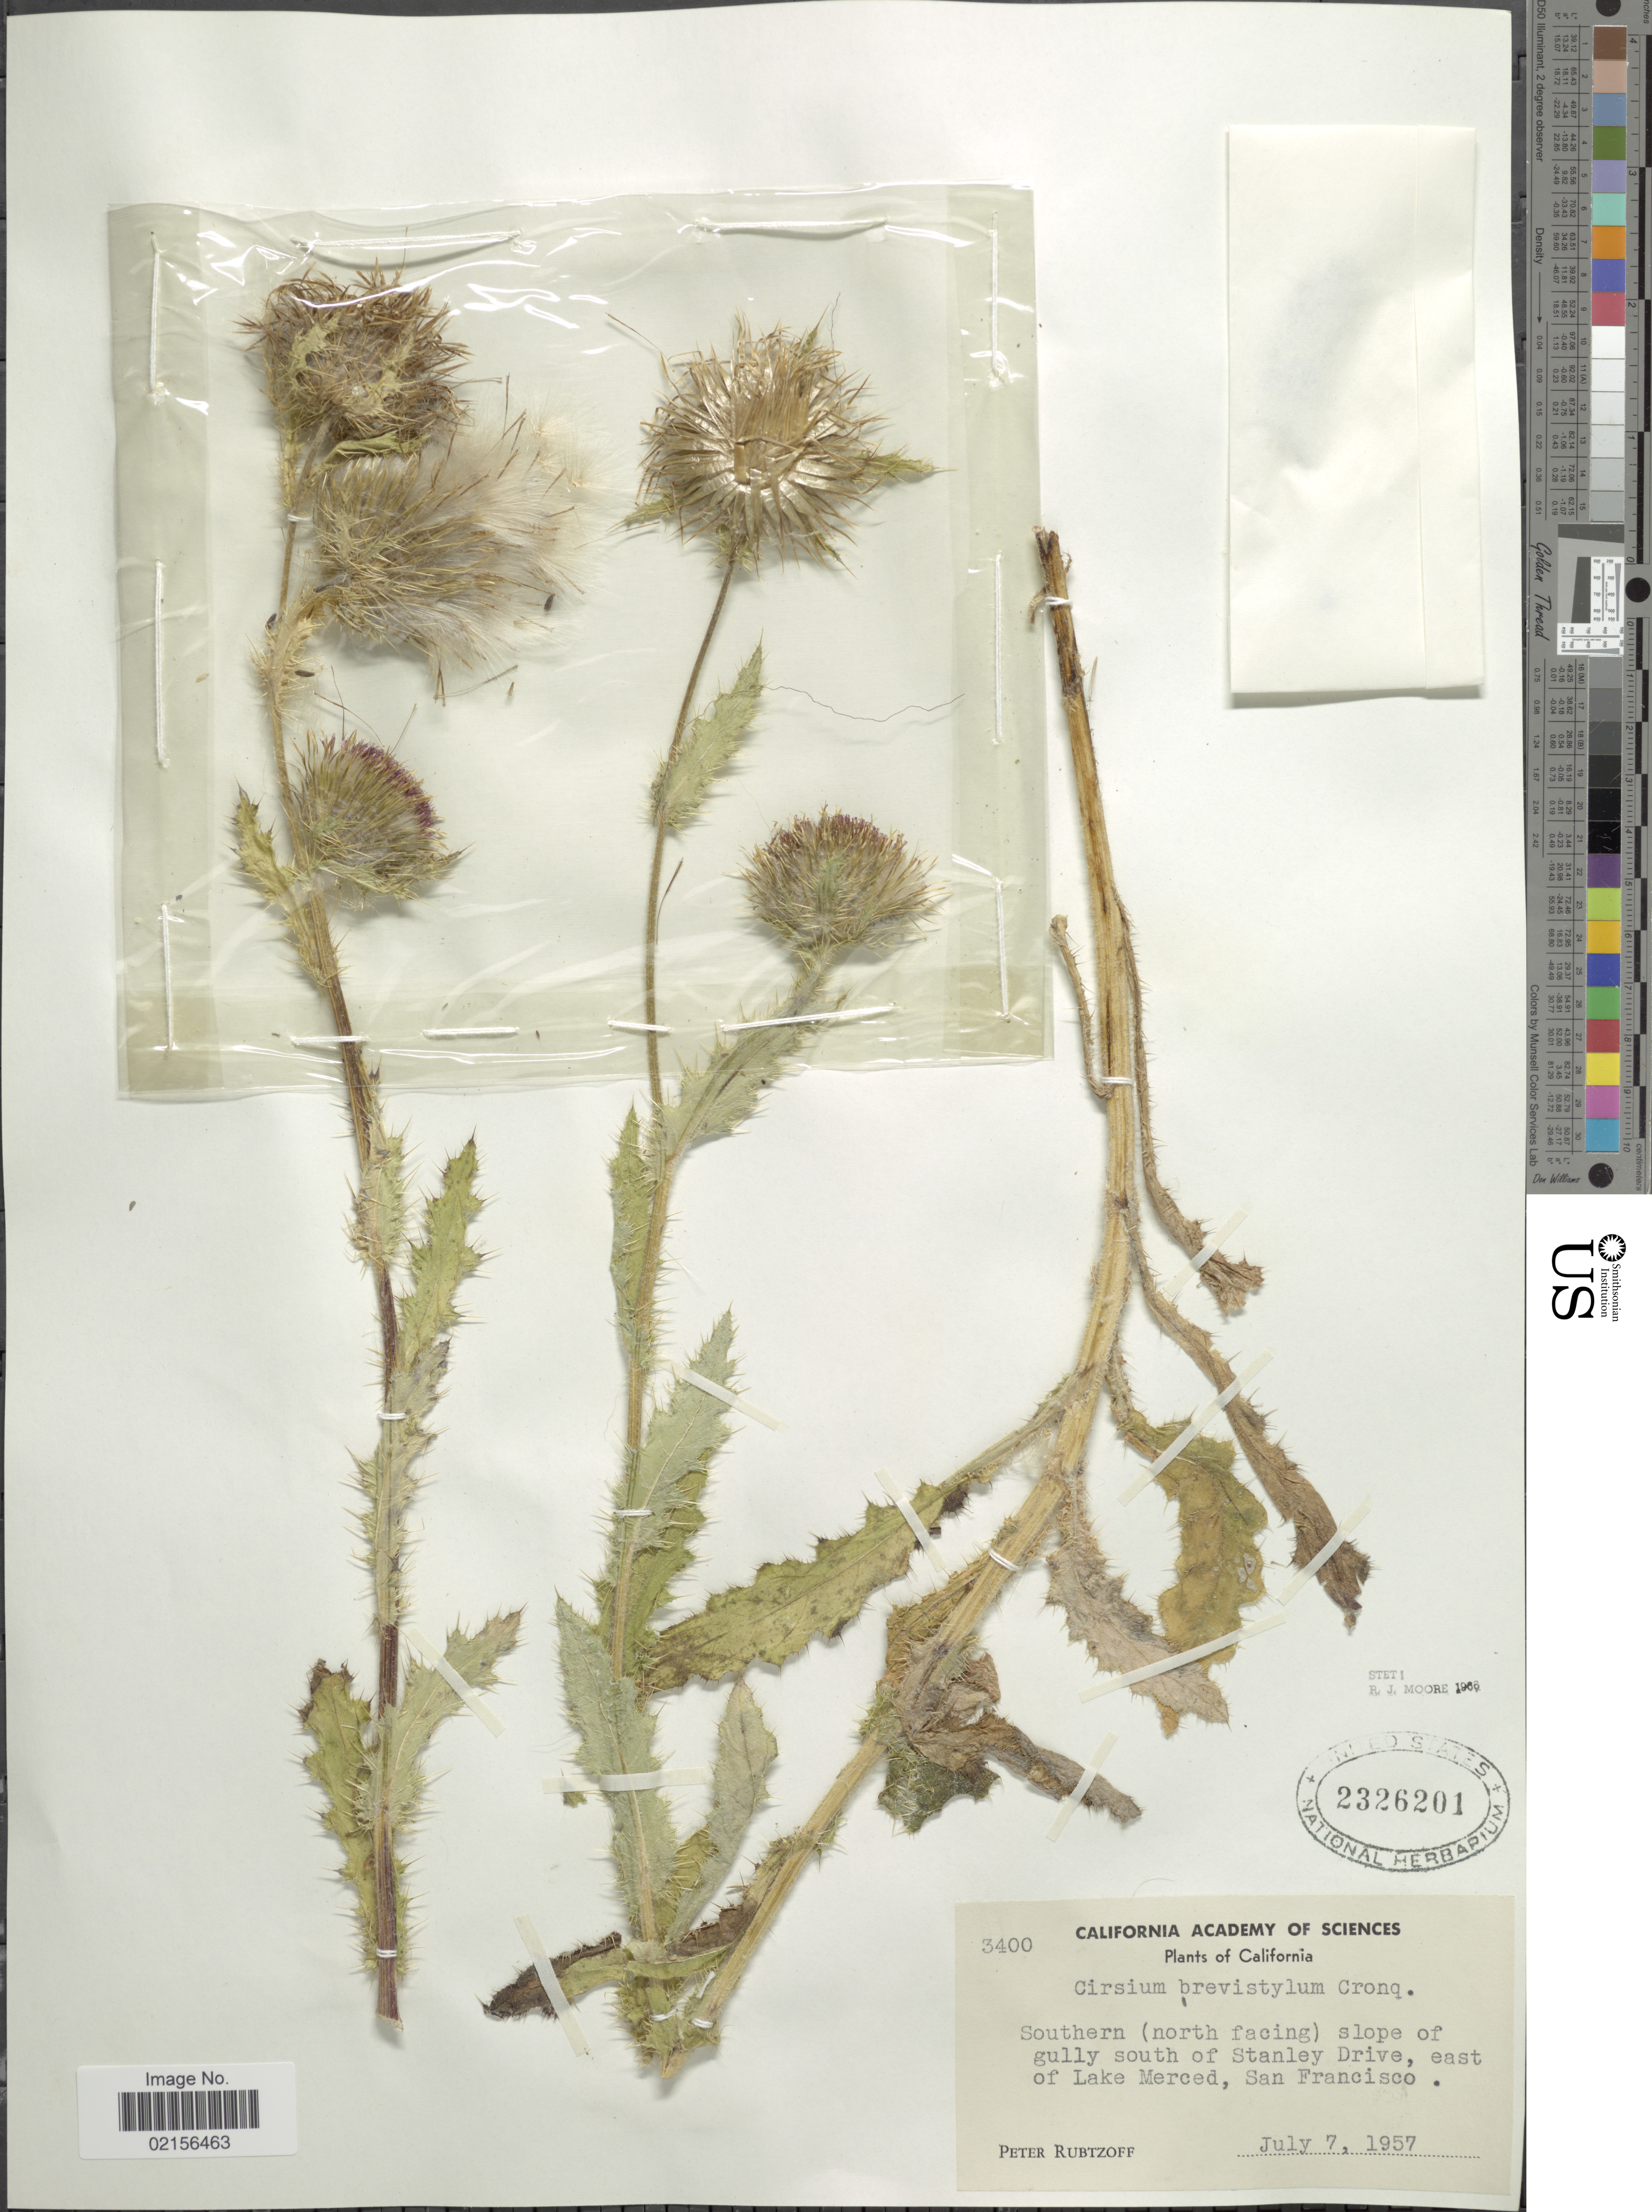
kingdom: Plantae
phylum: Tracheophyta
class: Magnoliopsida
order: Asterales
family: Asteraceae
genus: Cirsium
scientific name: Cirsium brevistylum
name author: Cronq.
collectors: P. Rubtzoff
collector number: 3400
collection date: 1957-07-07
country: United States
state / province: California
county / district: San Francisco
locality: Southern (north facing) slope of gully south of Stanley Drive, east of Lake Merced, San Francisco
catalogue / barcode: US 2326201